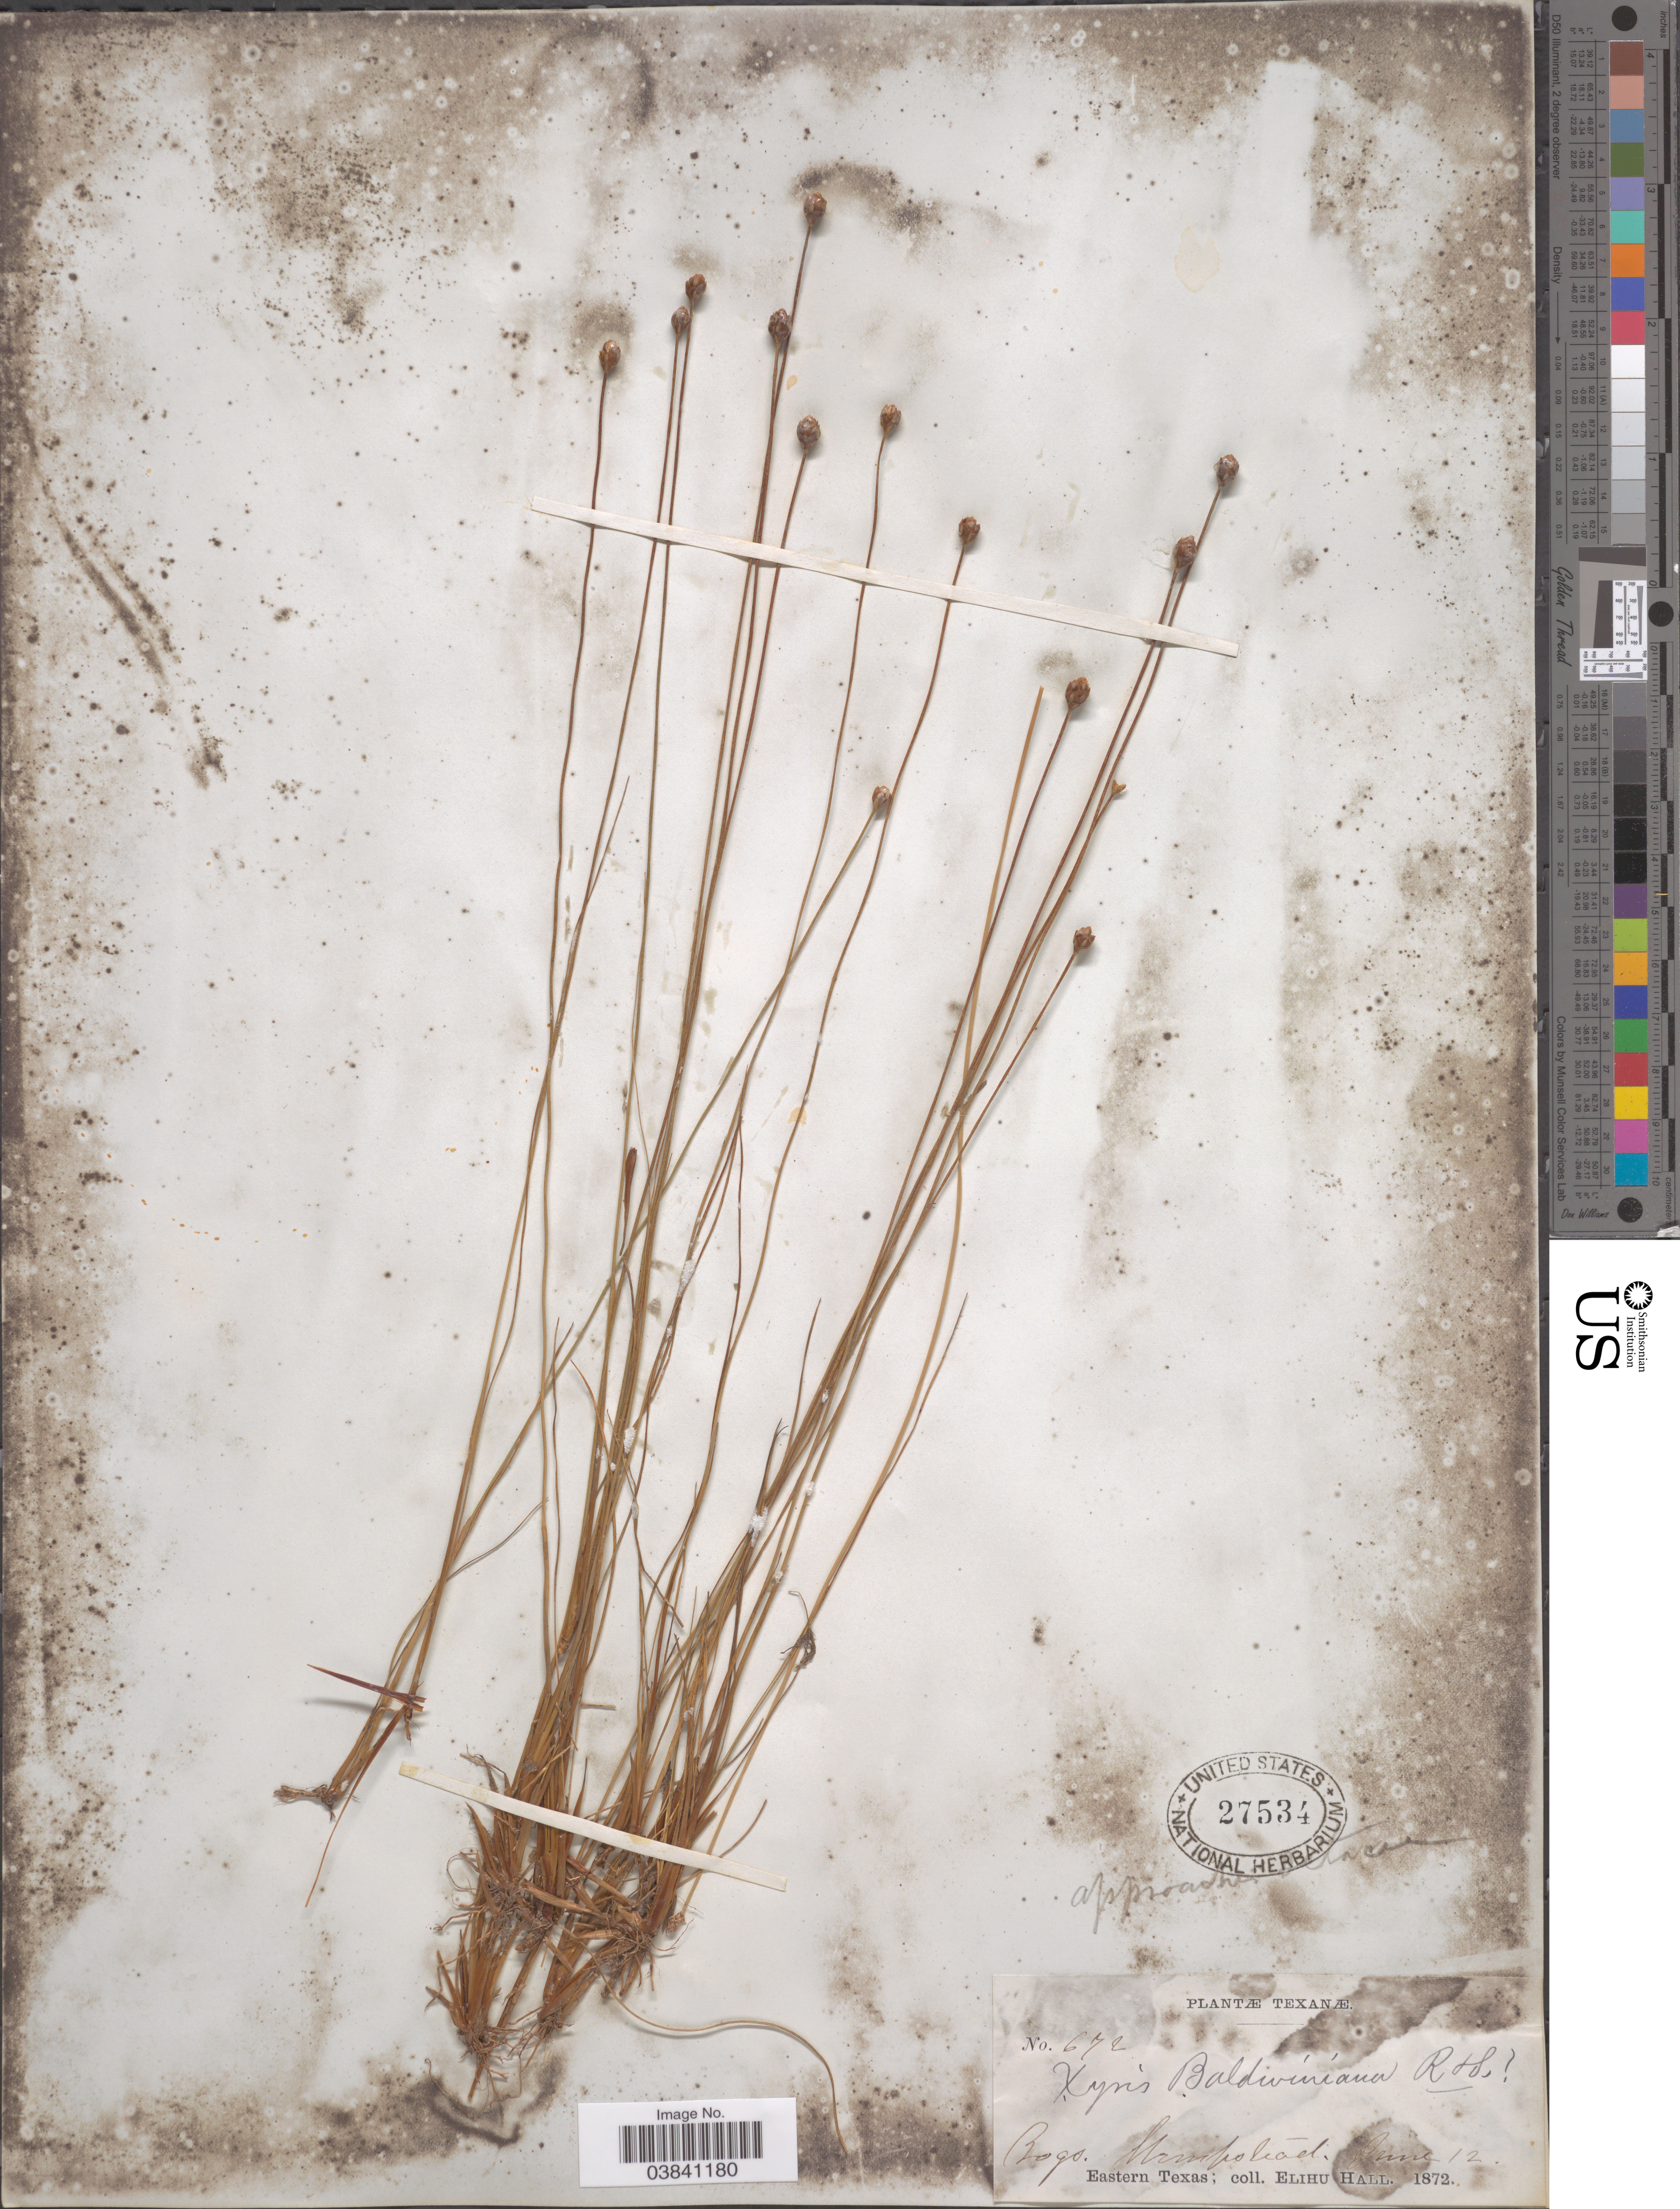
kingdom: Plantae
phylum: Tracheophyta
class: Liliopsida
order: Poales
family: Xyridaceae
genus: Xyris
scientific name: Xyris baldwiniana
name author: Schult.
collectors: E. Hall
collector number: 672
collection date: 1872-06-12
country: United States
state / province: Texas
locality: Bogs. Hempstead. Eastern Texas.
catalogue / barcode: US 27534